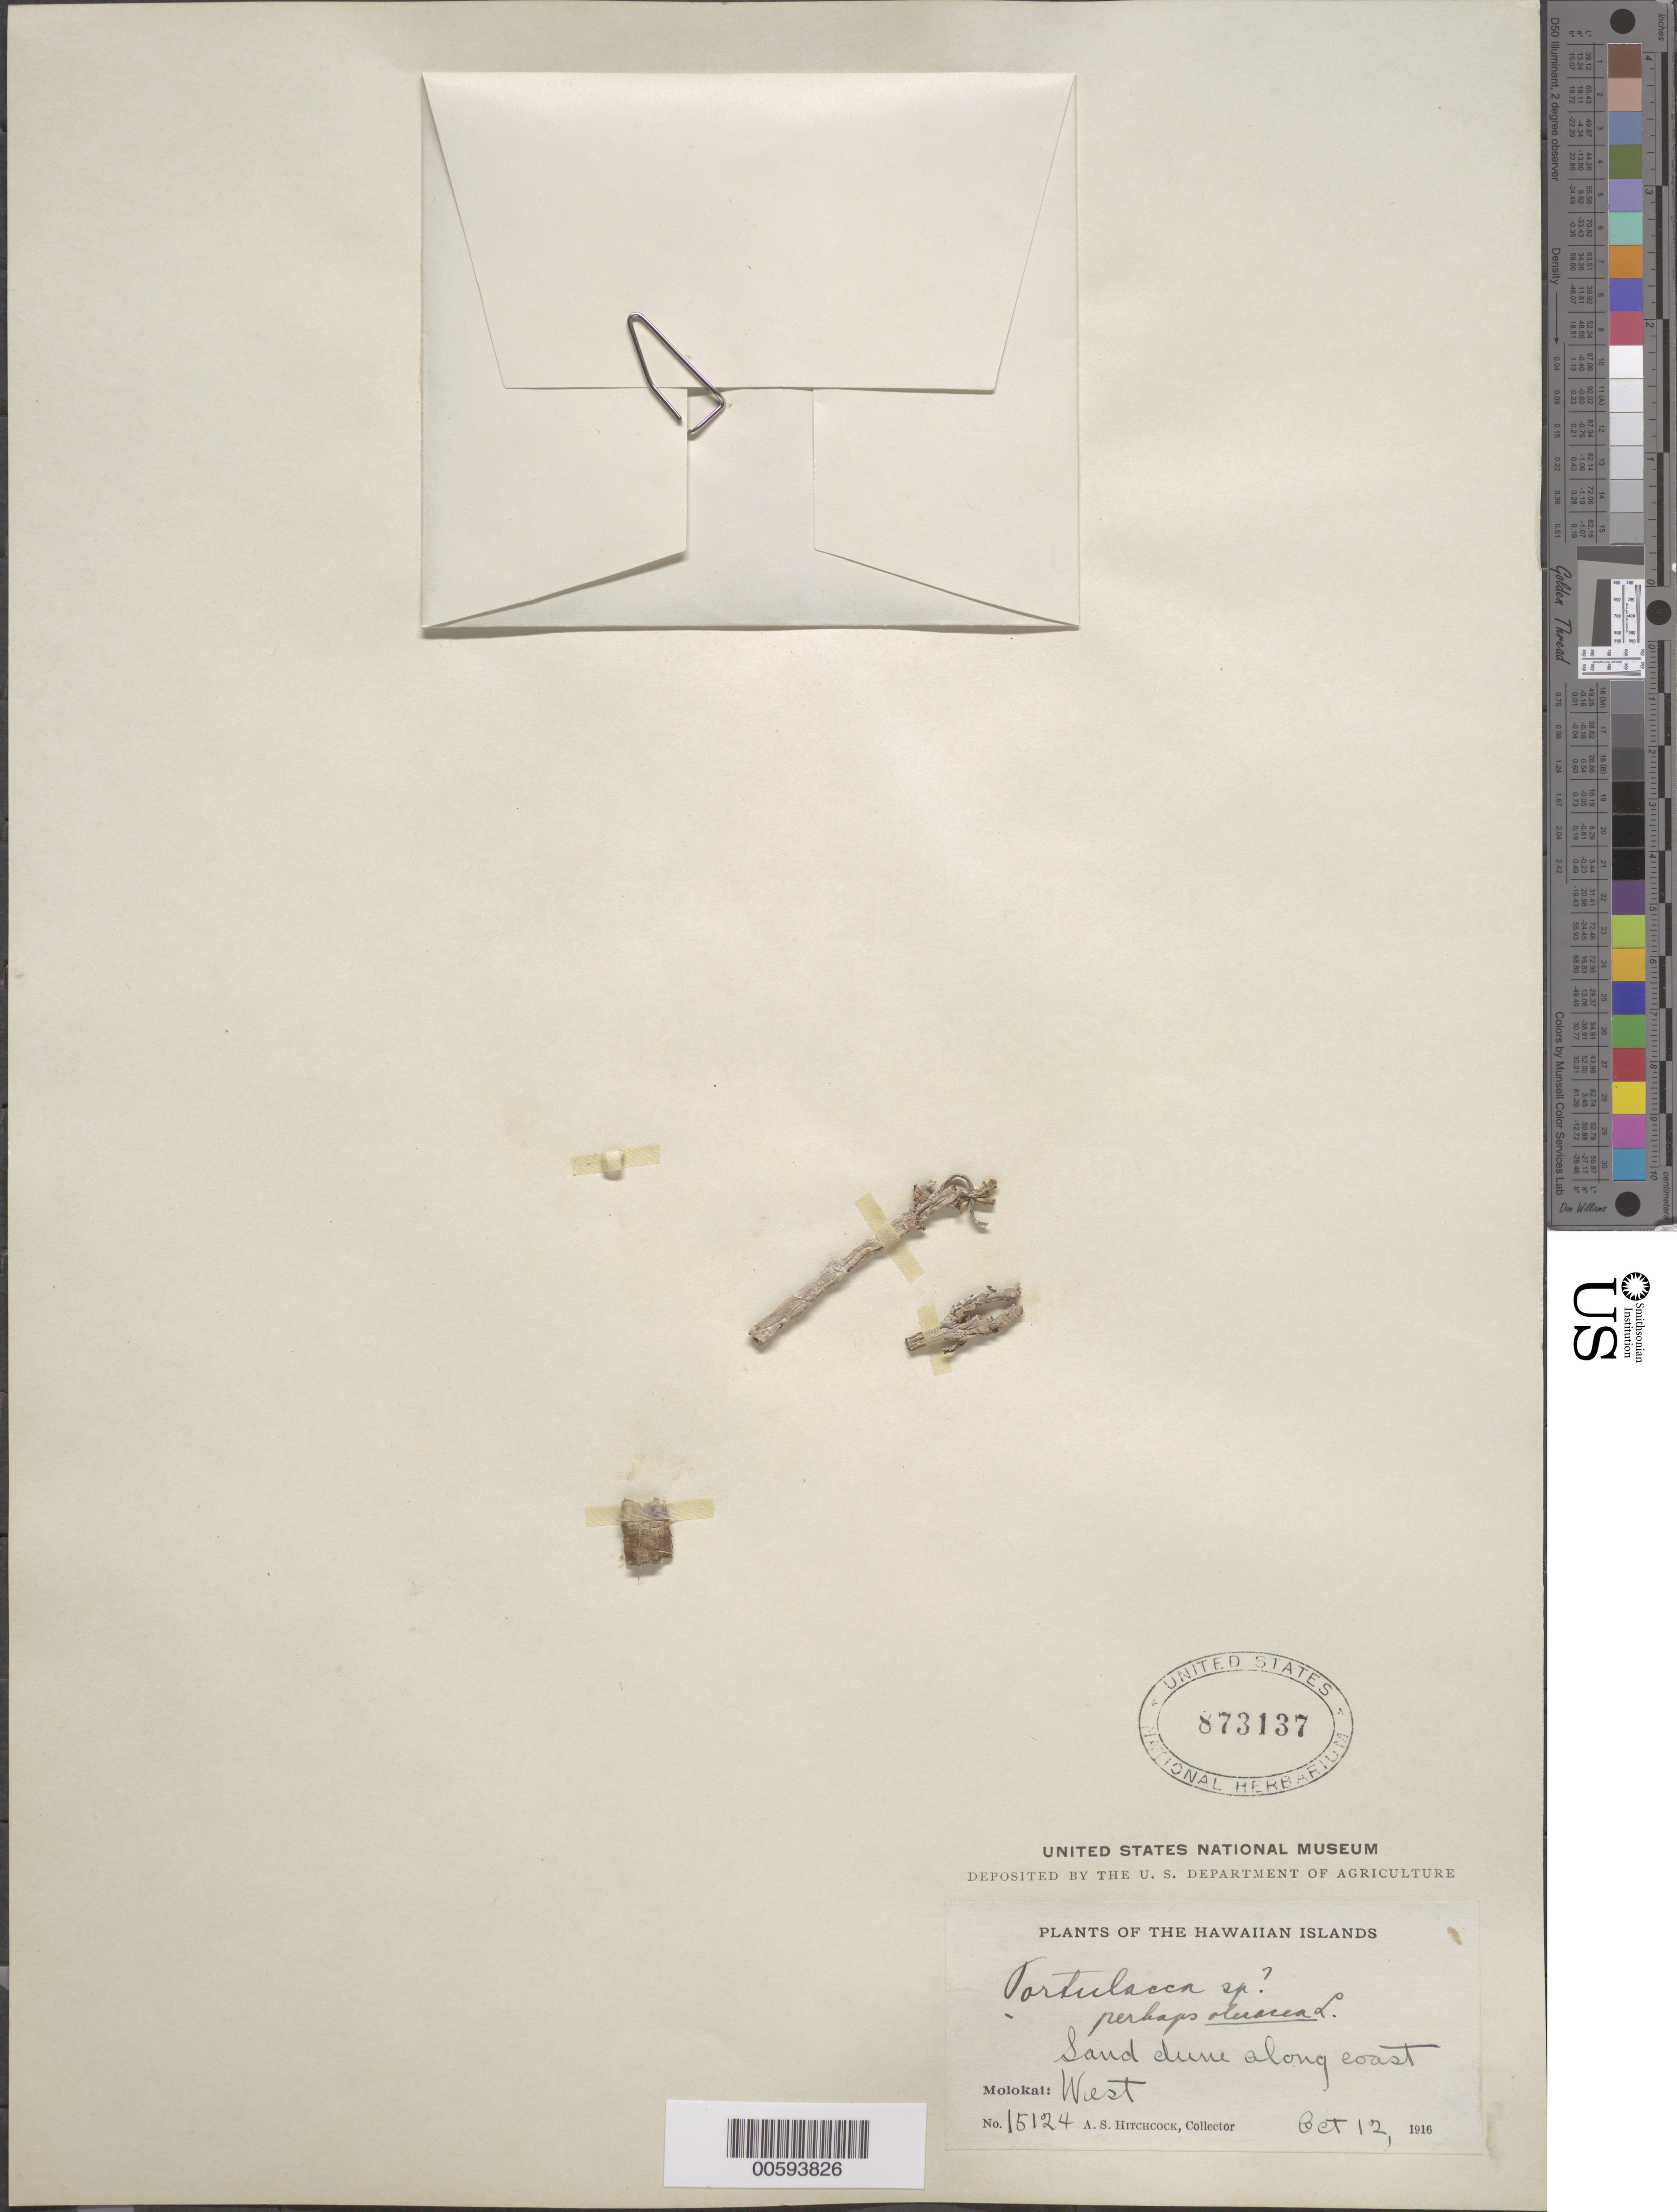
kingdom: Plantae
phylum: Tracheophyta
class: Magnoliopsida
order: Caryophyllales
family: Portulacaceae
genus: Portulaca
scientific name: Portulaca lutea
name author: Sol. ex G. Forst.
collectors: A. S. Hitchcock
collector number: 15124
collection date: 1916-10-12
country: United States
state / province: Hawaii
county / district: Maui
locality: The Hawaiian Islands. Sand dune along coast. Molokai: West.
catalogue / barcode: US 873137